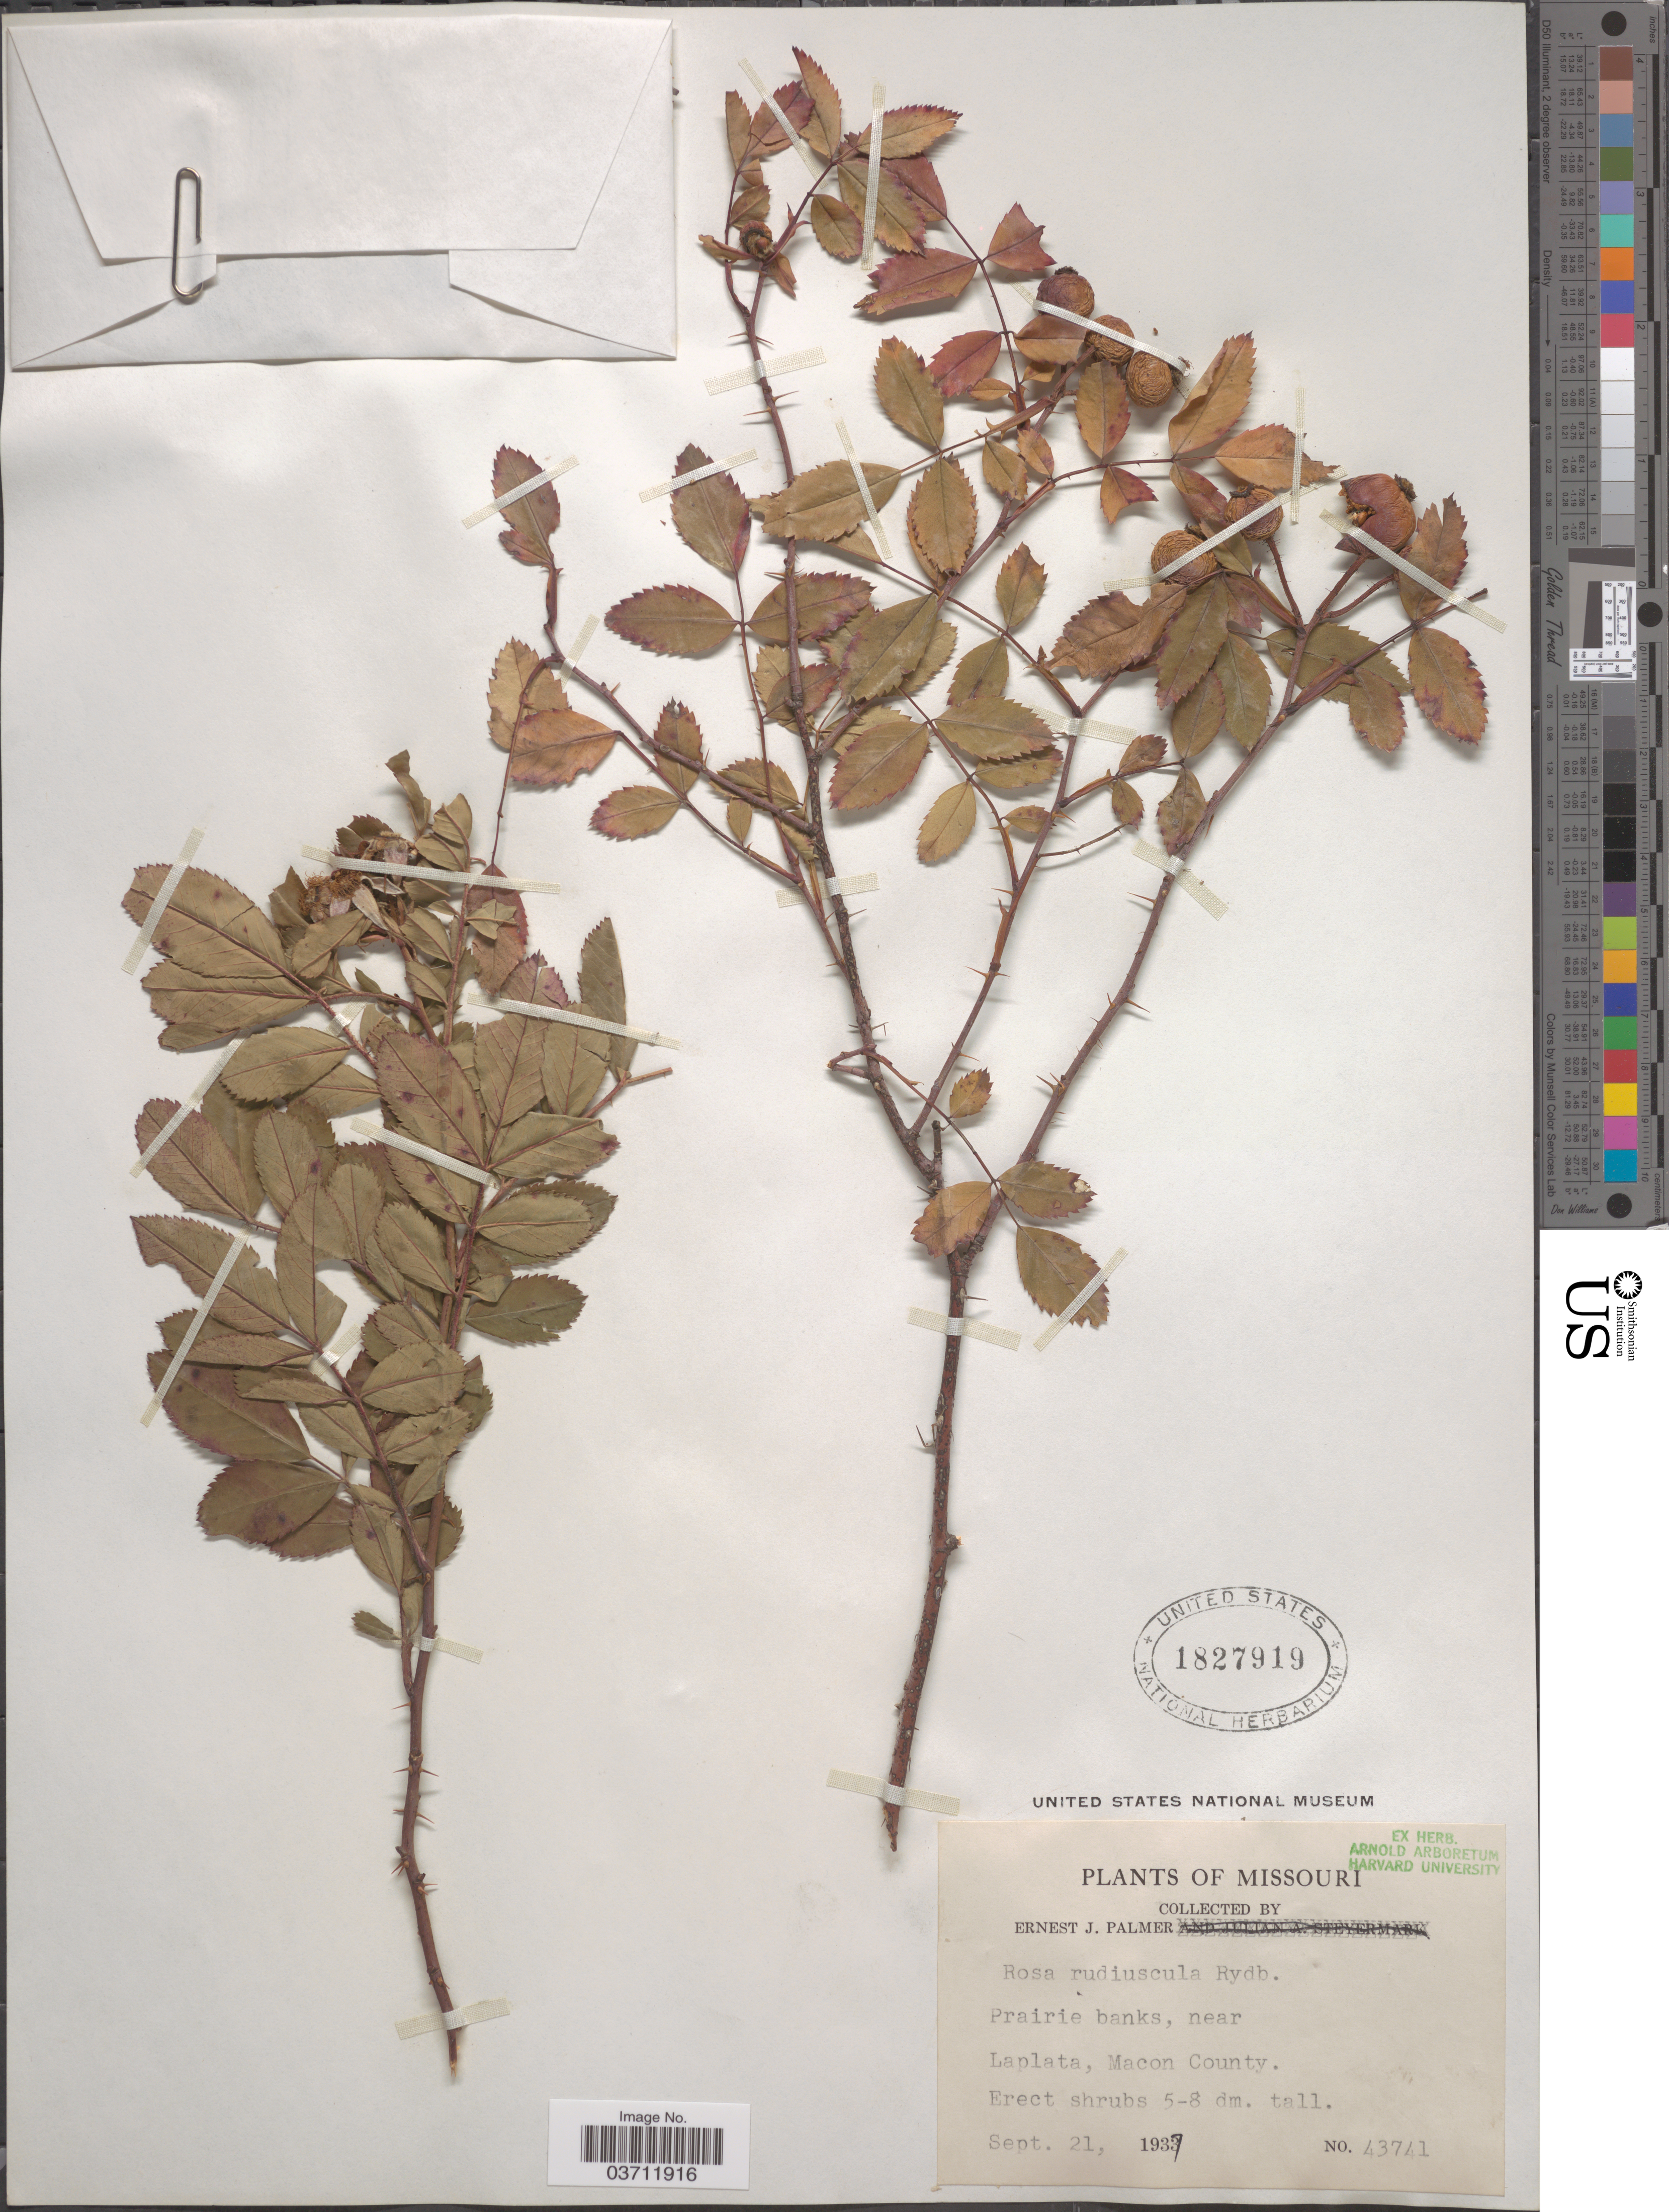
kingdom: Plantae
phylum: Tracheophyta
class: Magnoliopsida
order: Rosales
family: Rosaceae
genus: Rosa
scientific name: Rosa rudiuscula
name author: Greene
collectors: E. J. Palmer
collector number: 43741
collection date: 1937-09-21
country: United States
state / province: Missouri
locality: Prairie banks, near Laplata, Macon County.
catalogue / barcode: US 1827919